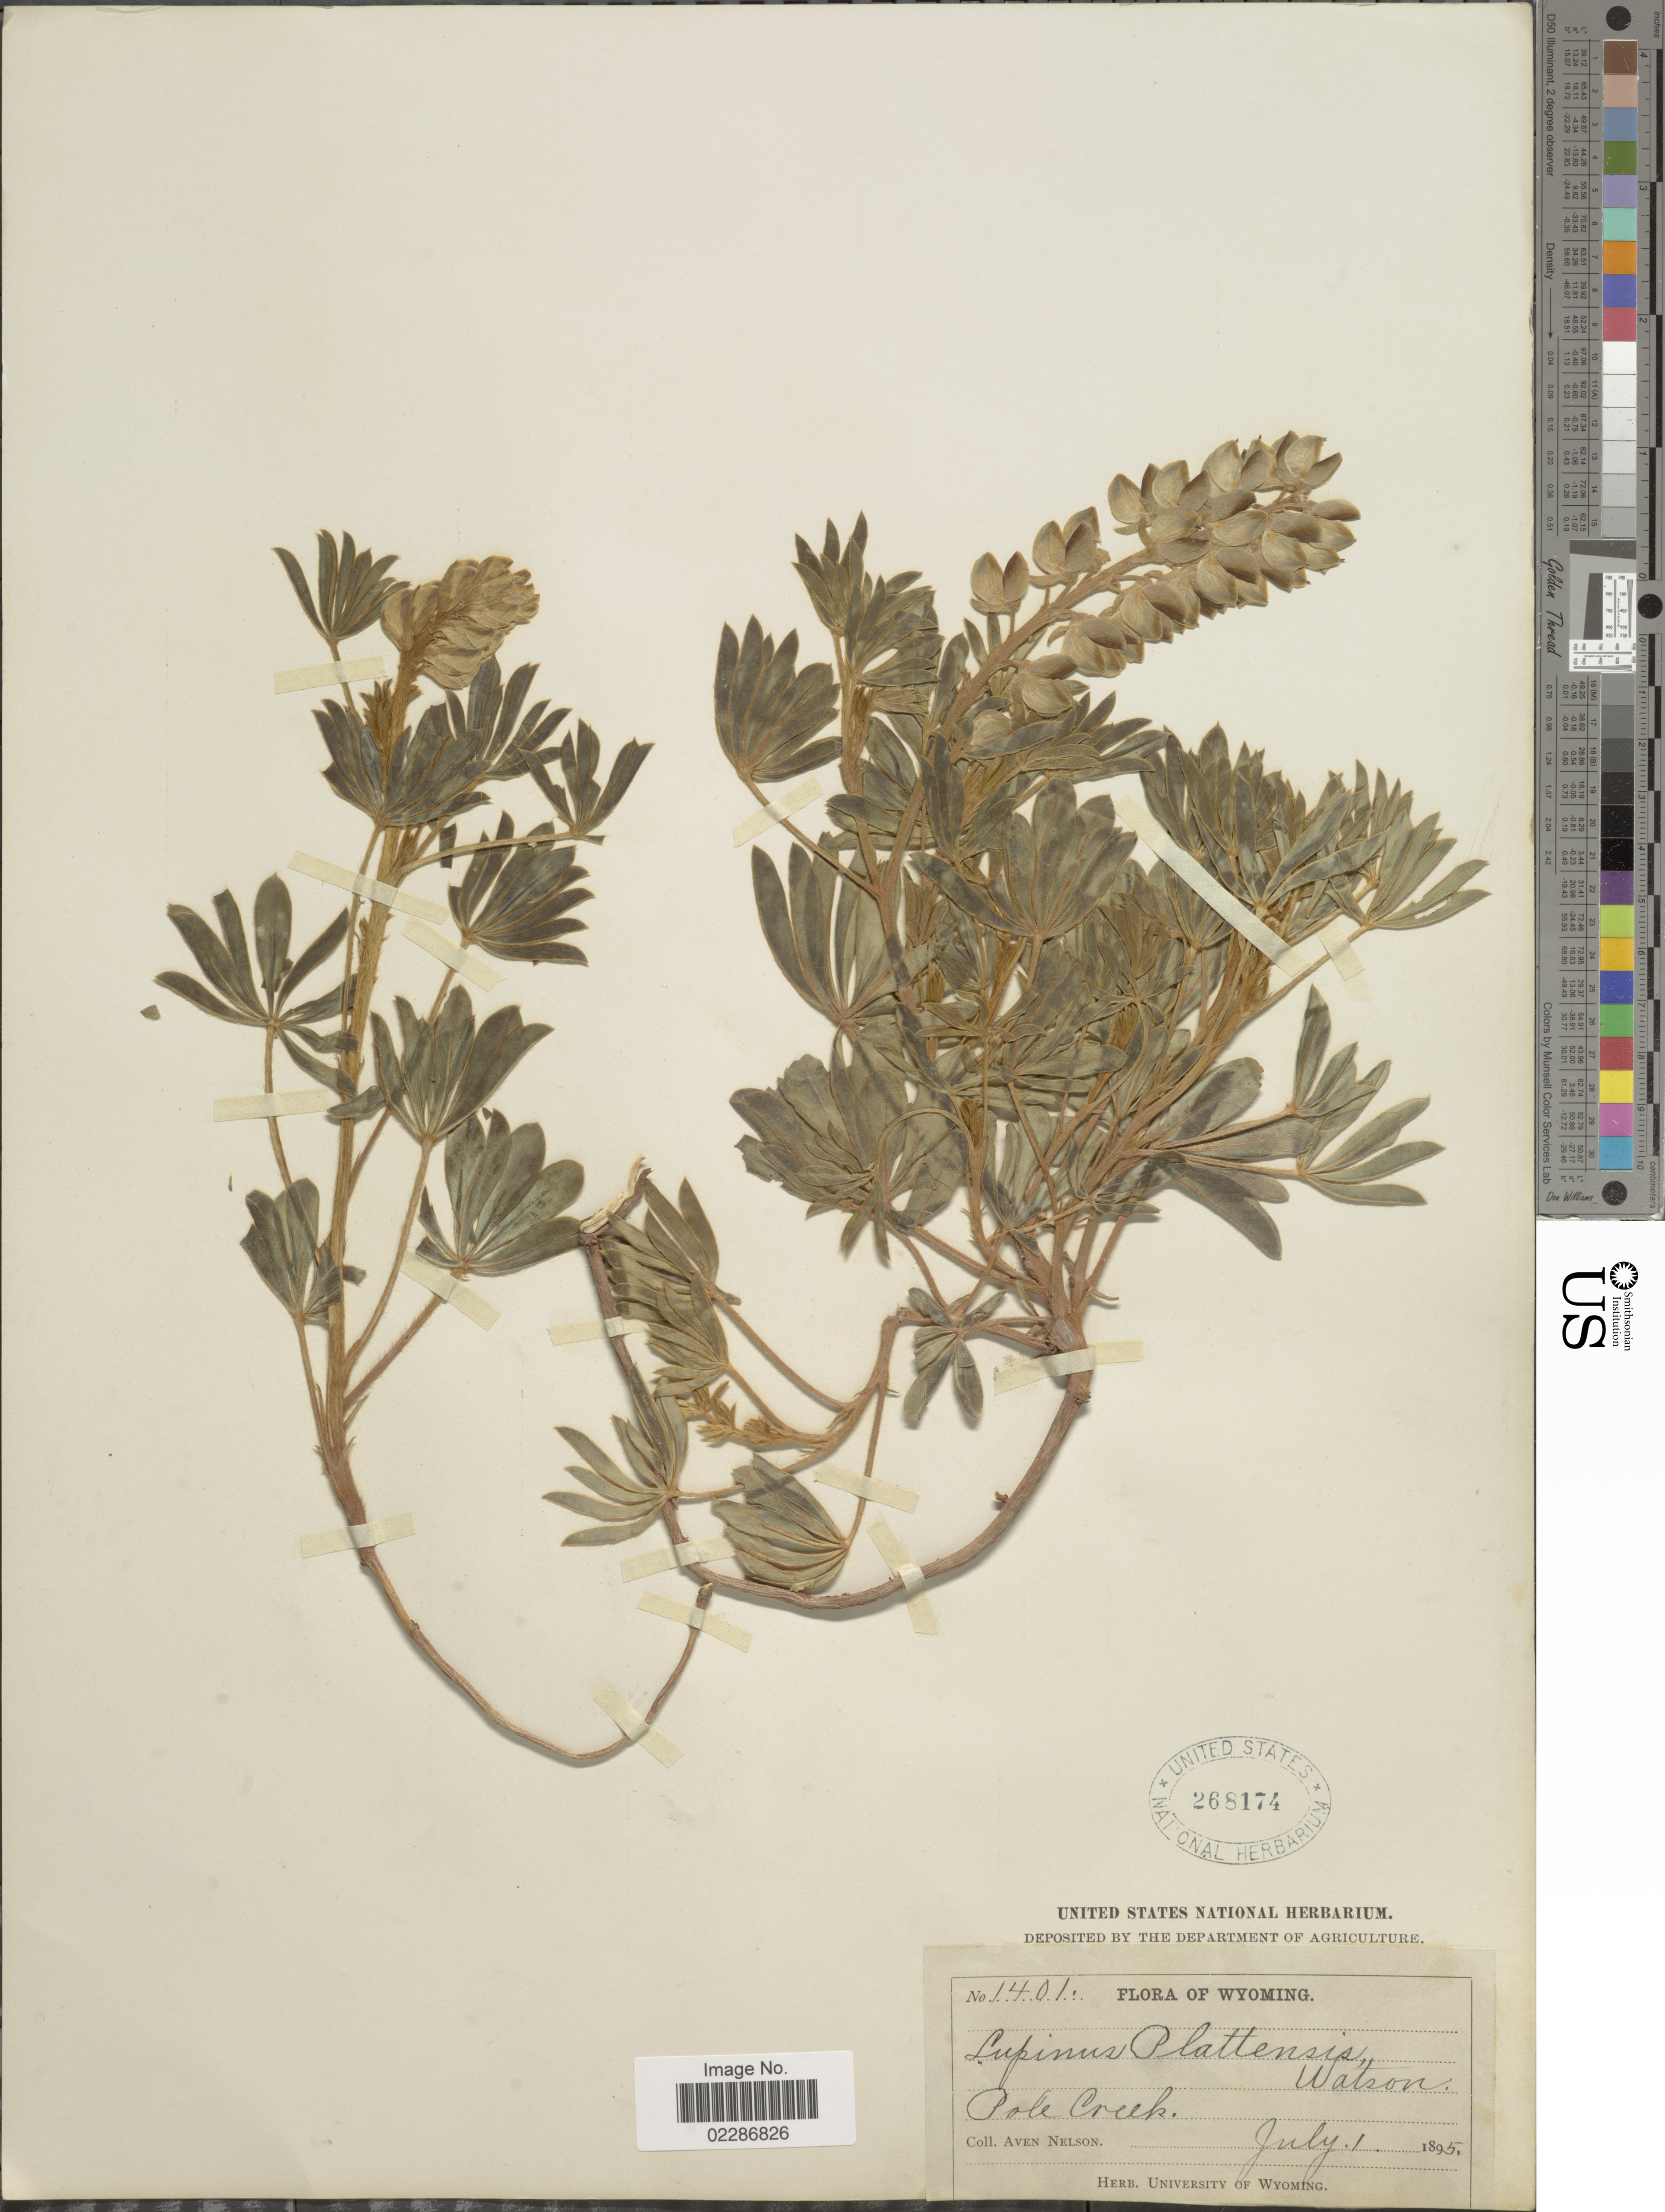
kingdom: Plantae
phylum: Tracheophyta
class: Magnoliopsida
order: Fabales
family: Fabaceae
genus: Lupinus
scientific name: Lupinus plattensis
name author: S. Watson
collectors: A. Nelson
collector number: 1401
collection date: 1895-07-01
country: United States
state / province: Wyoming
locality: Pole Creek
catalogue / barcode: US 268174